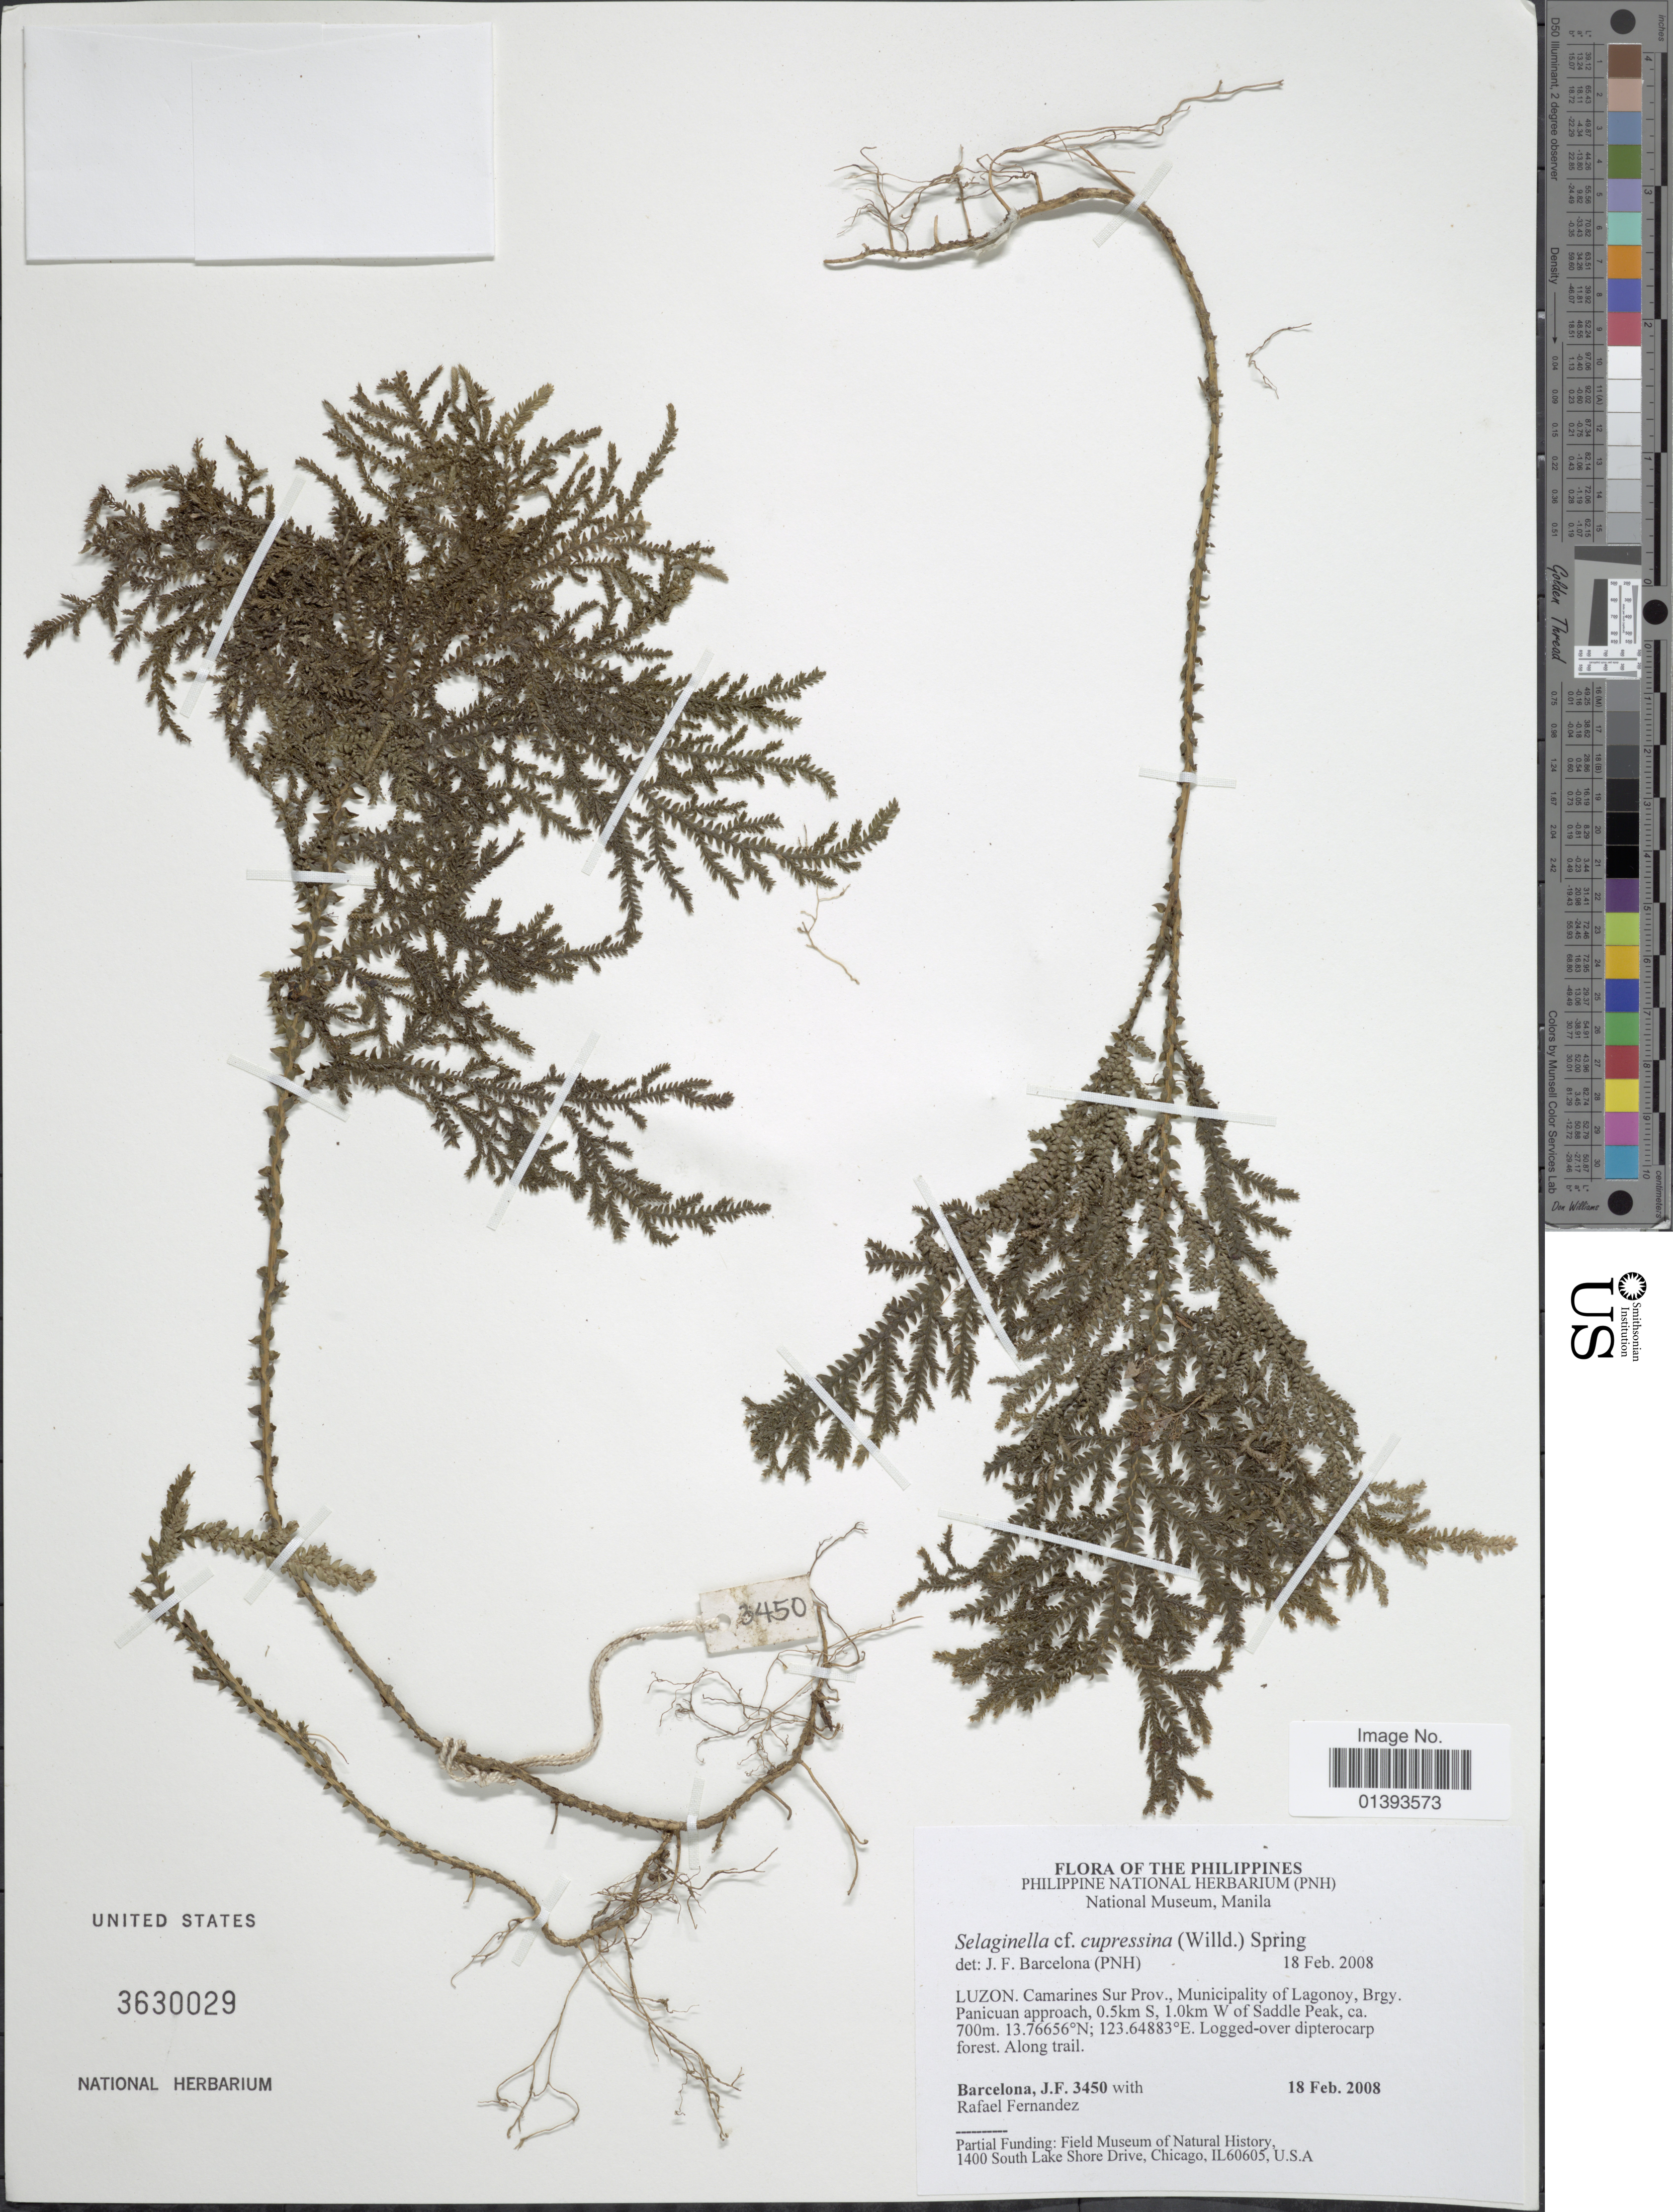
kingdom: Plantae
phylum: Tracheophyta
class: Lycopodiopsida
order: Selaginellales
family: Selaginellaceae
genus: Selaginella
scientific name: Selaginella cupressina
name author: (Willd.) Spring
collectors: J. F. Barcelona & R. Fernandez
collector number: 3450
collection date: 2008-02-18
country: Philippines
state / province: Central Luzon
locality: Luzon, Camarines Sur Prov., Municipality of lagonoy, Brgy. Panicuan approach, 0.5km S, 1.0km W of Saddle peak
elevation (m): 700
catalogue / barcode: US 3630029